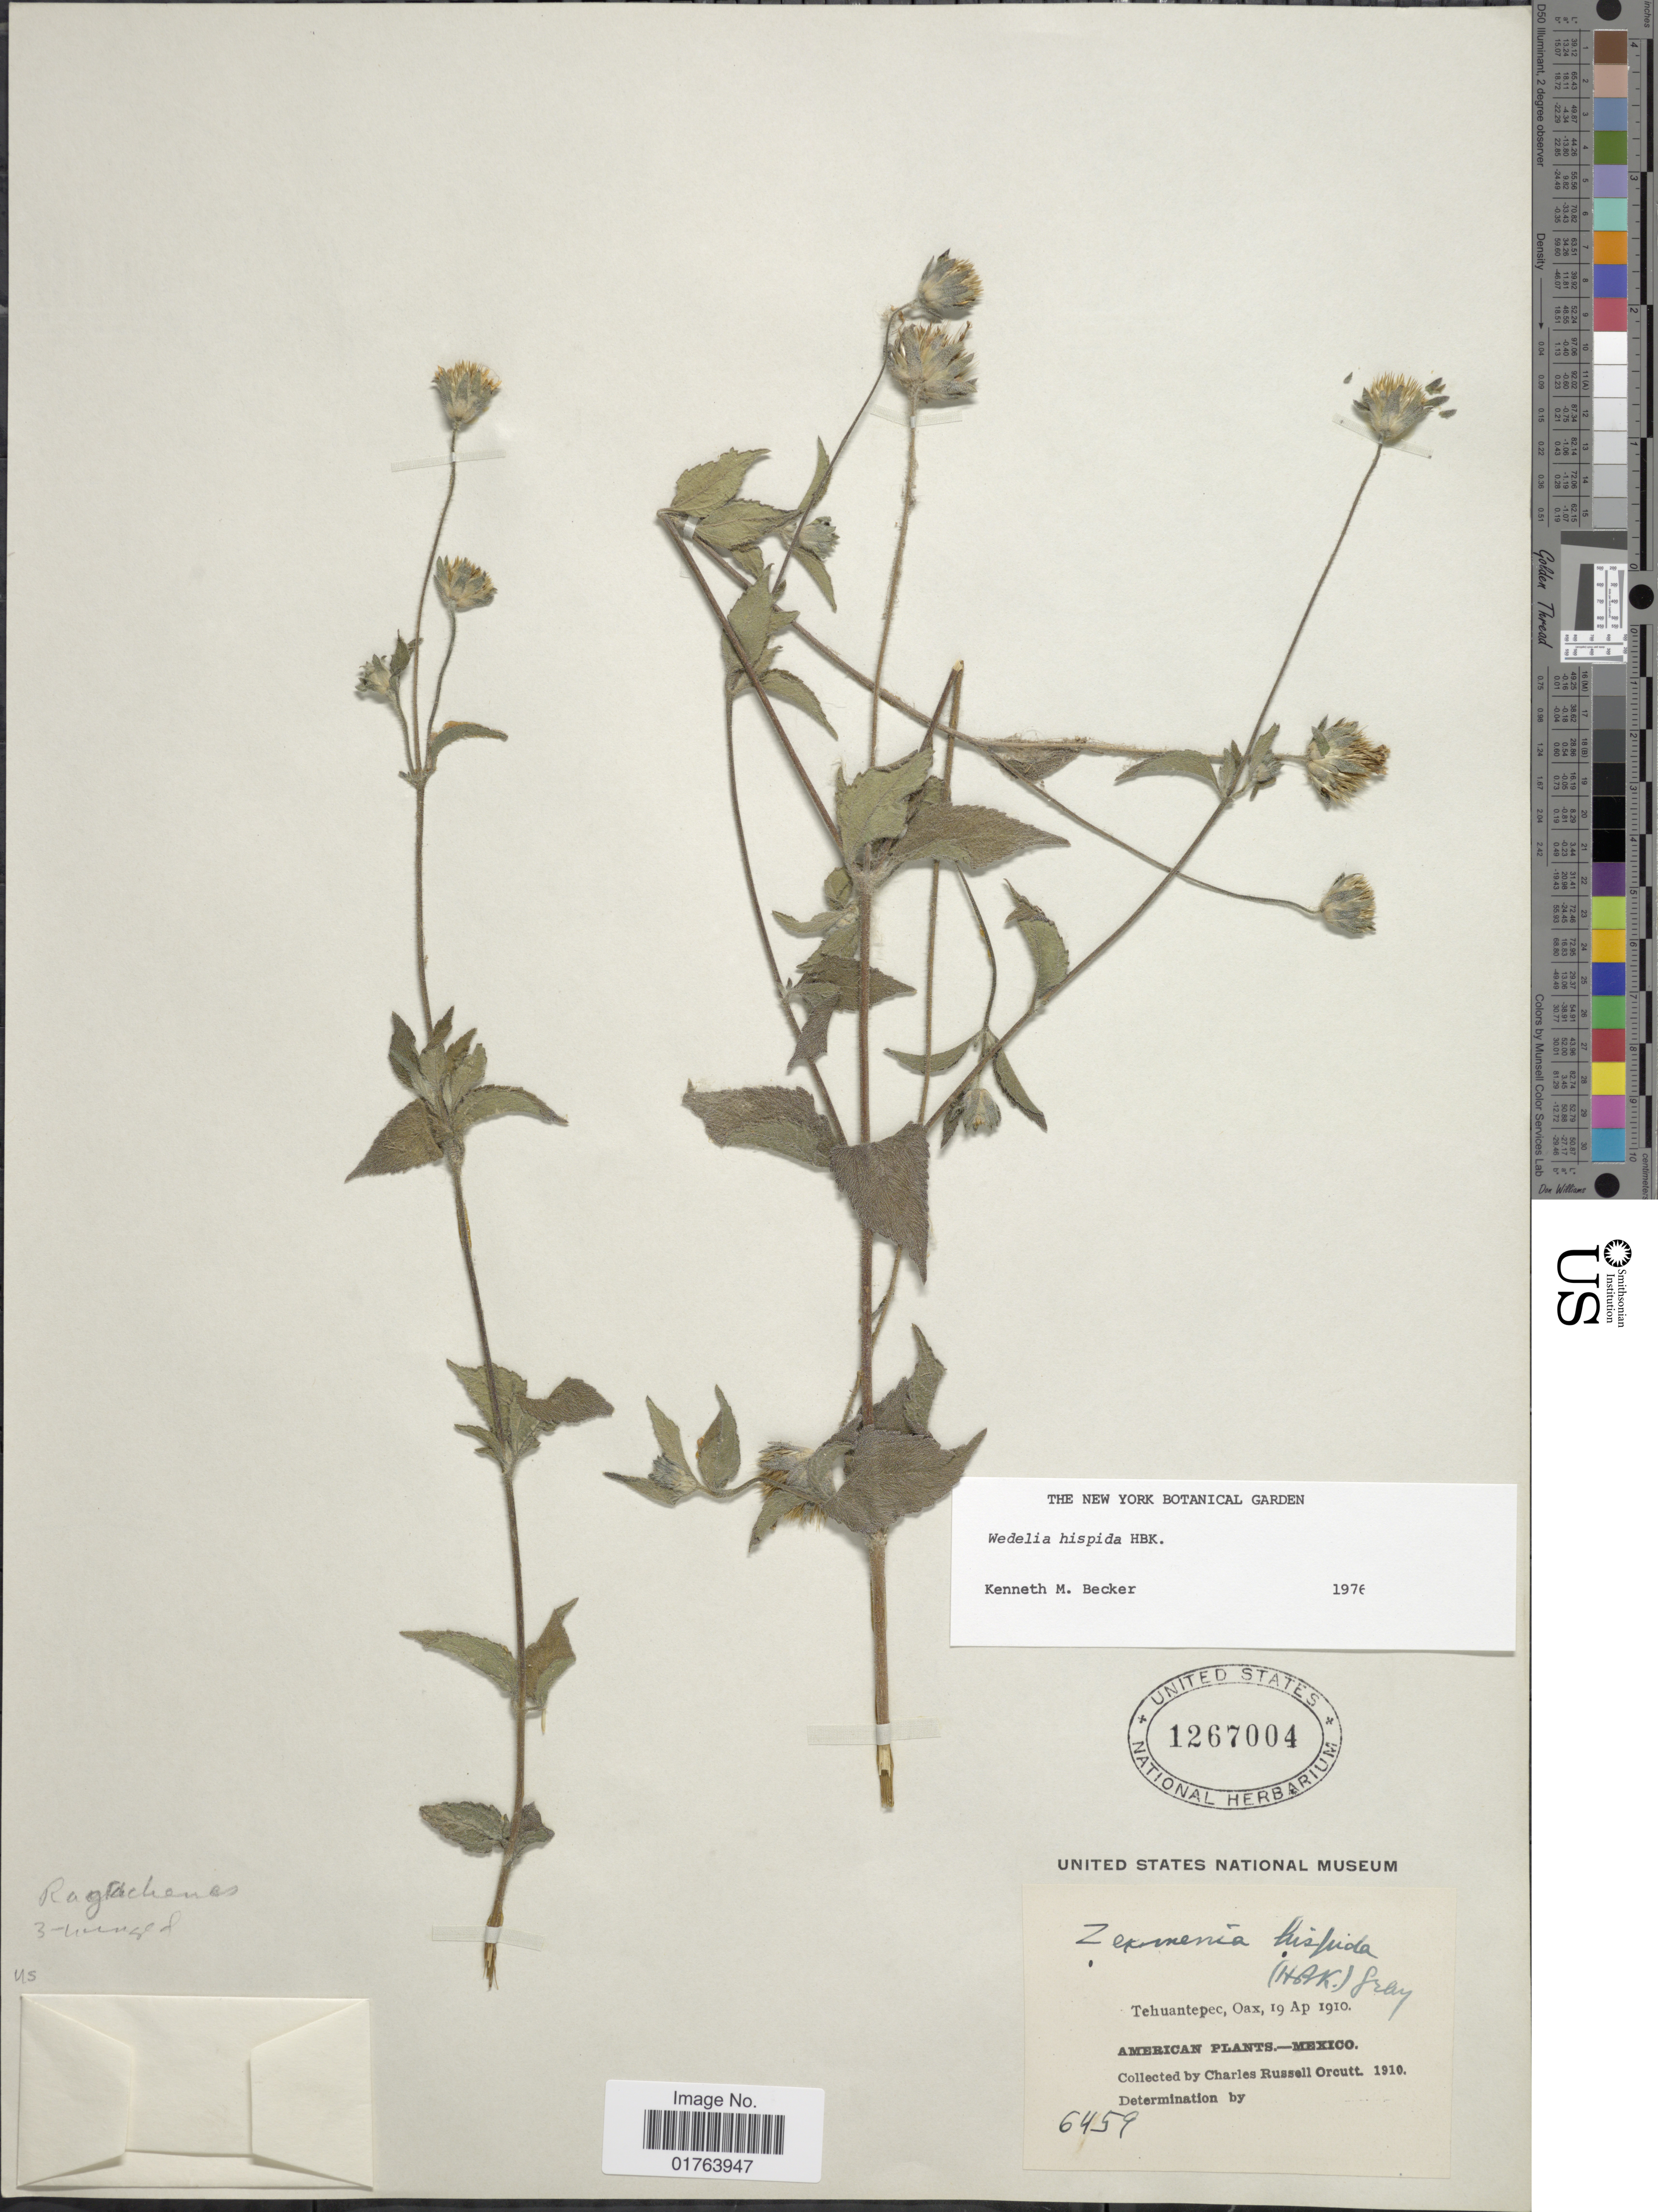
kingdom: Plantae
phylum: Tracheophyta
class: Magnoliopsida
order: Asterales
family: Asteraceae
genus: Wedelia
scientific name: Wedelia acapulcensis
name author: Kunth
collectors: C. R. Orcutt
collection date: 1910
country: Mexico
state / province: Oaxaca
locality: Tehuantepec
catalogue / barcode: US 1267004